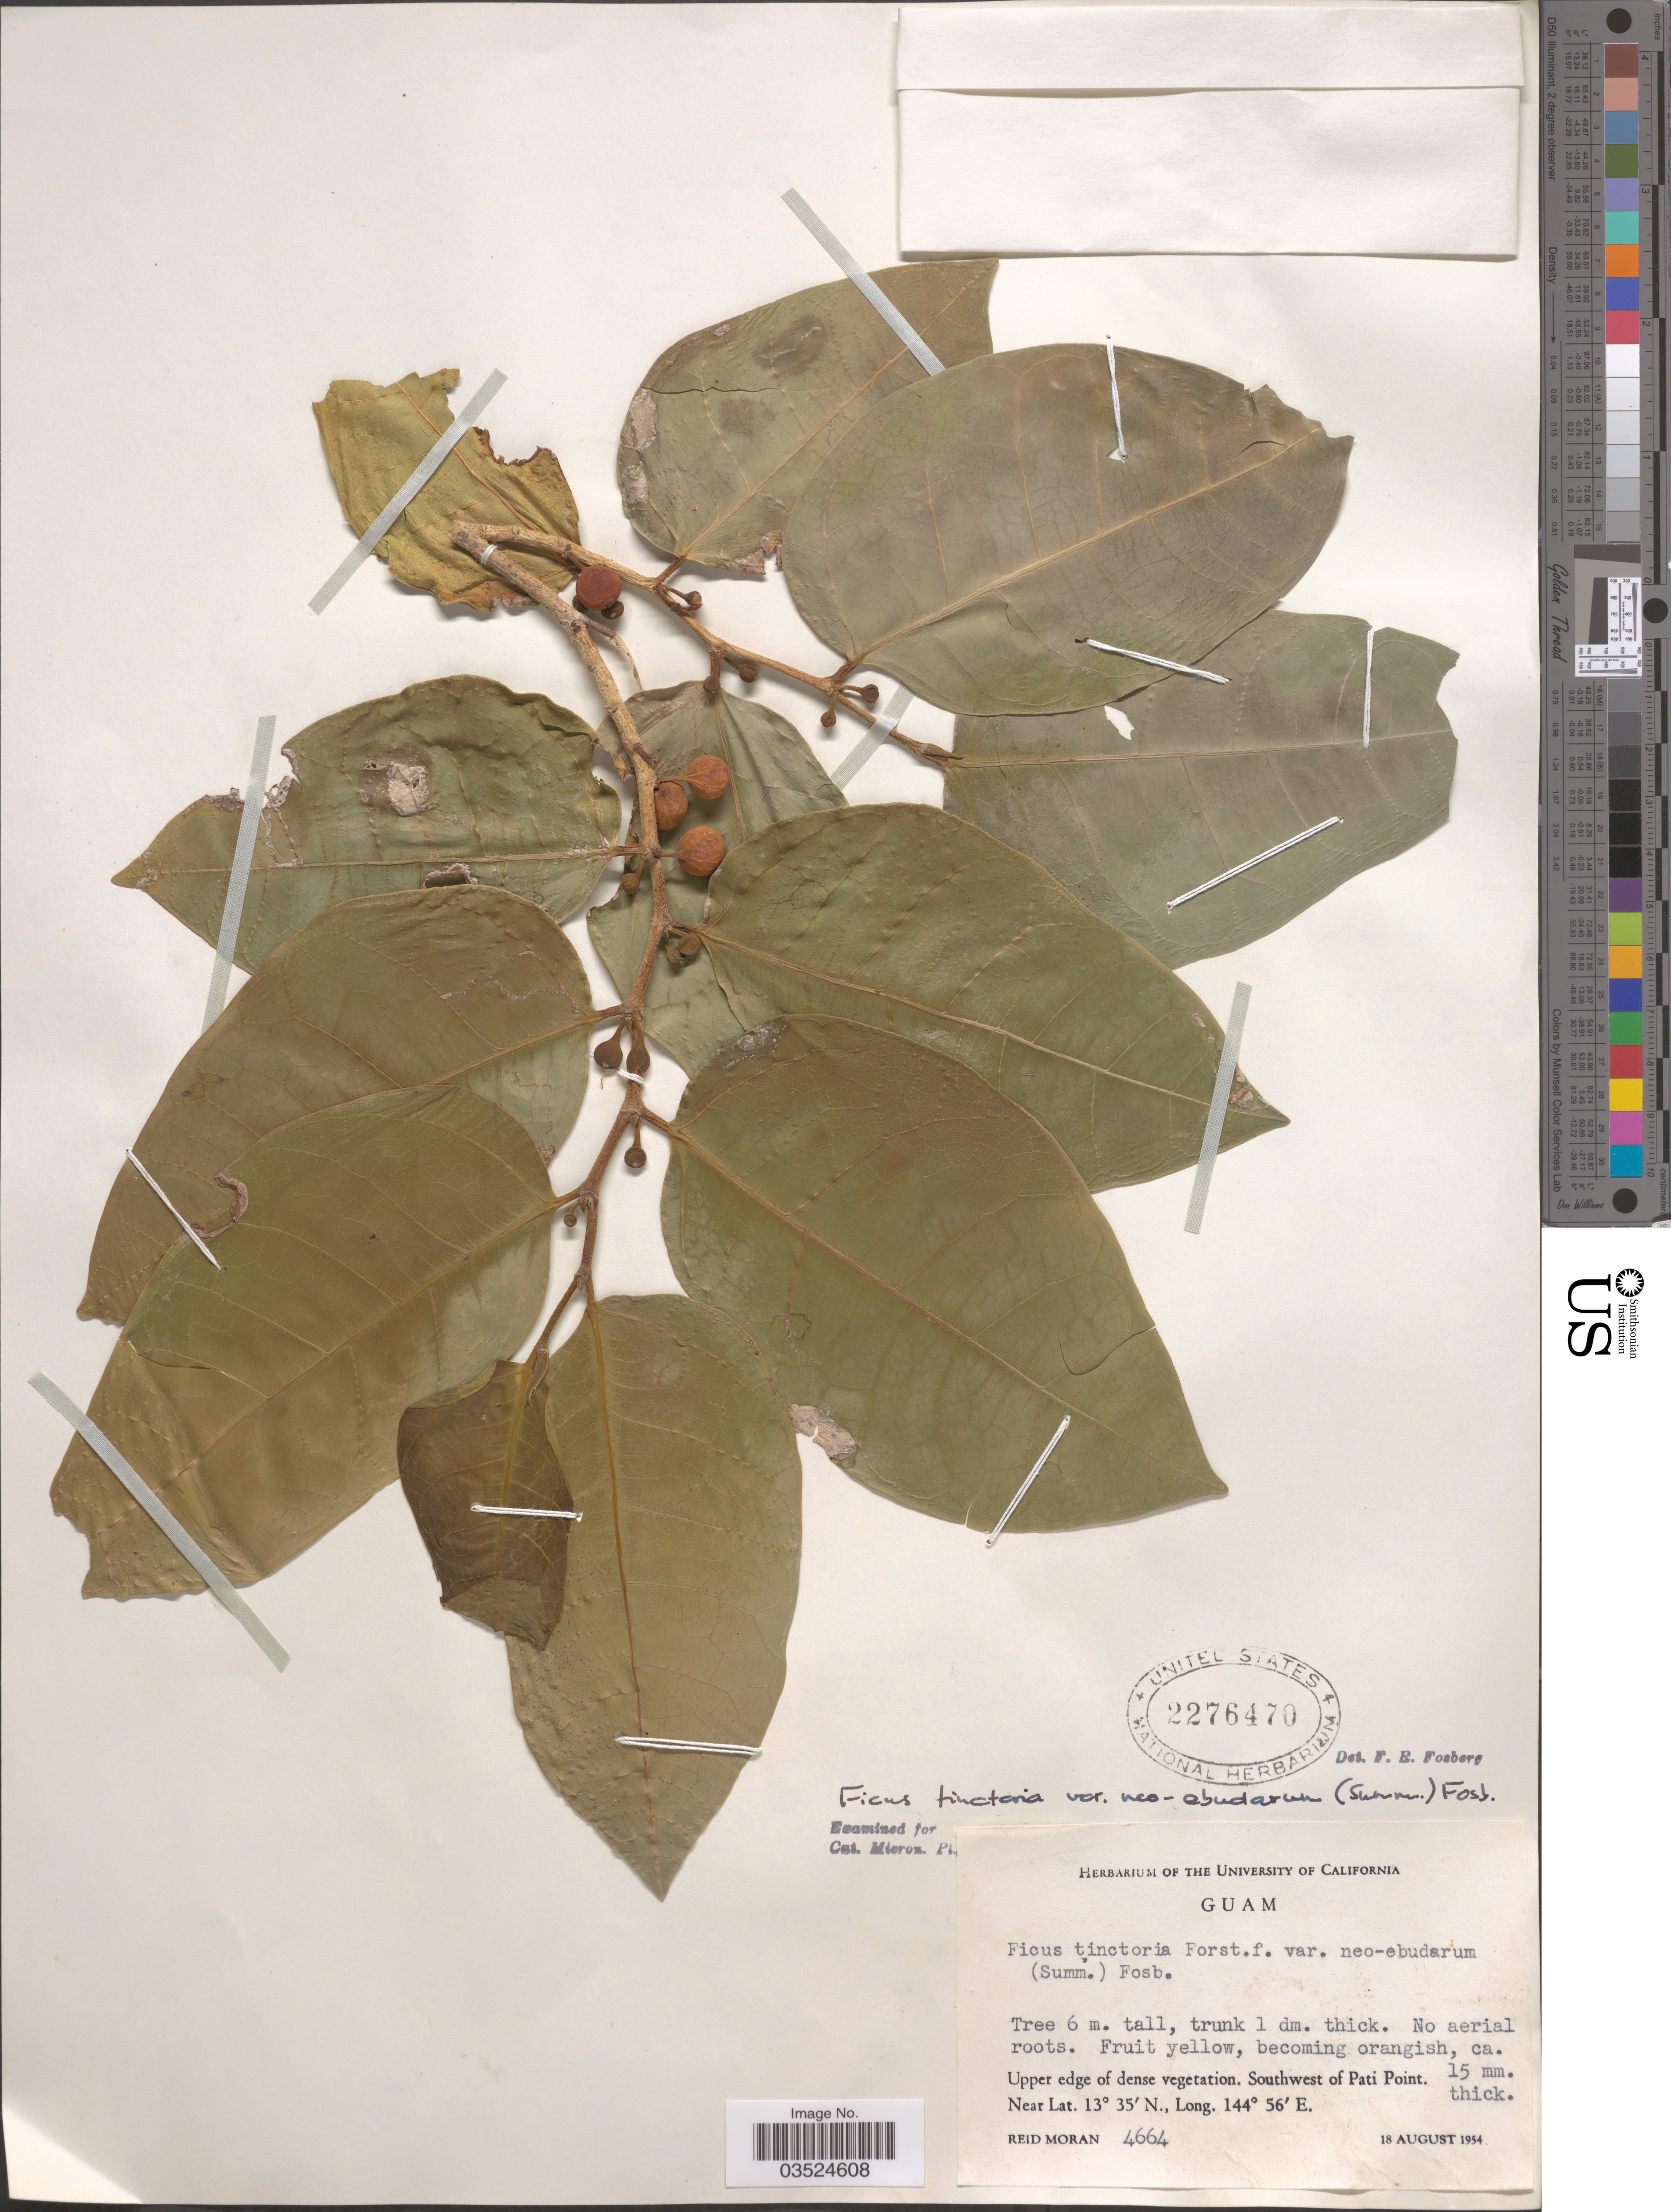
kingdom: Plantae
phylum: Tracheophyta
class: Magnoliopsida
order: Rosales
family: Moraceae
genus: Ficus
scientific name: Ficus tinctoria var. neoebudarum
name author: (Summerh.) Fosberg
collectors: R. Moran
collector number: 4664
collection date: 1954-08-18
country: Guam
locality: Southwest of Pati Point.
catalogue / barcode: US 2276470